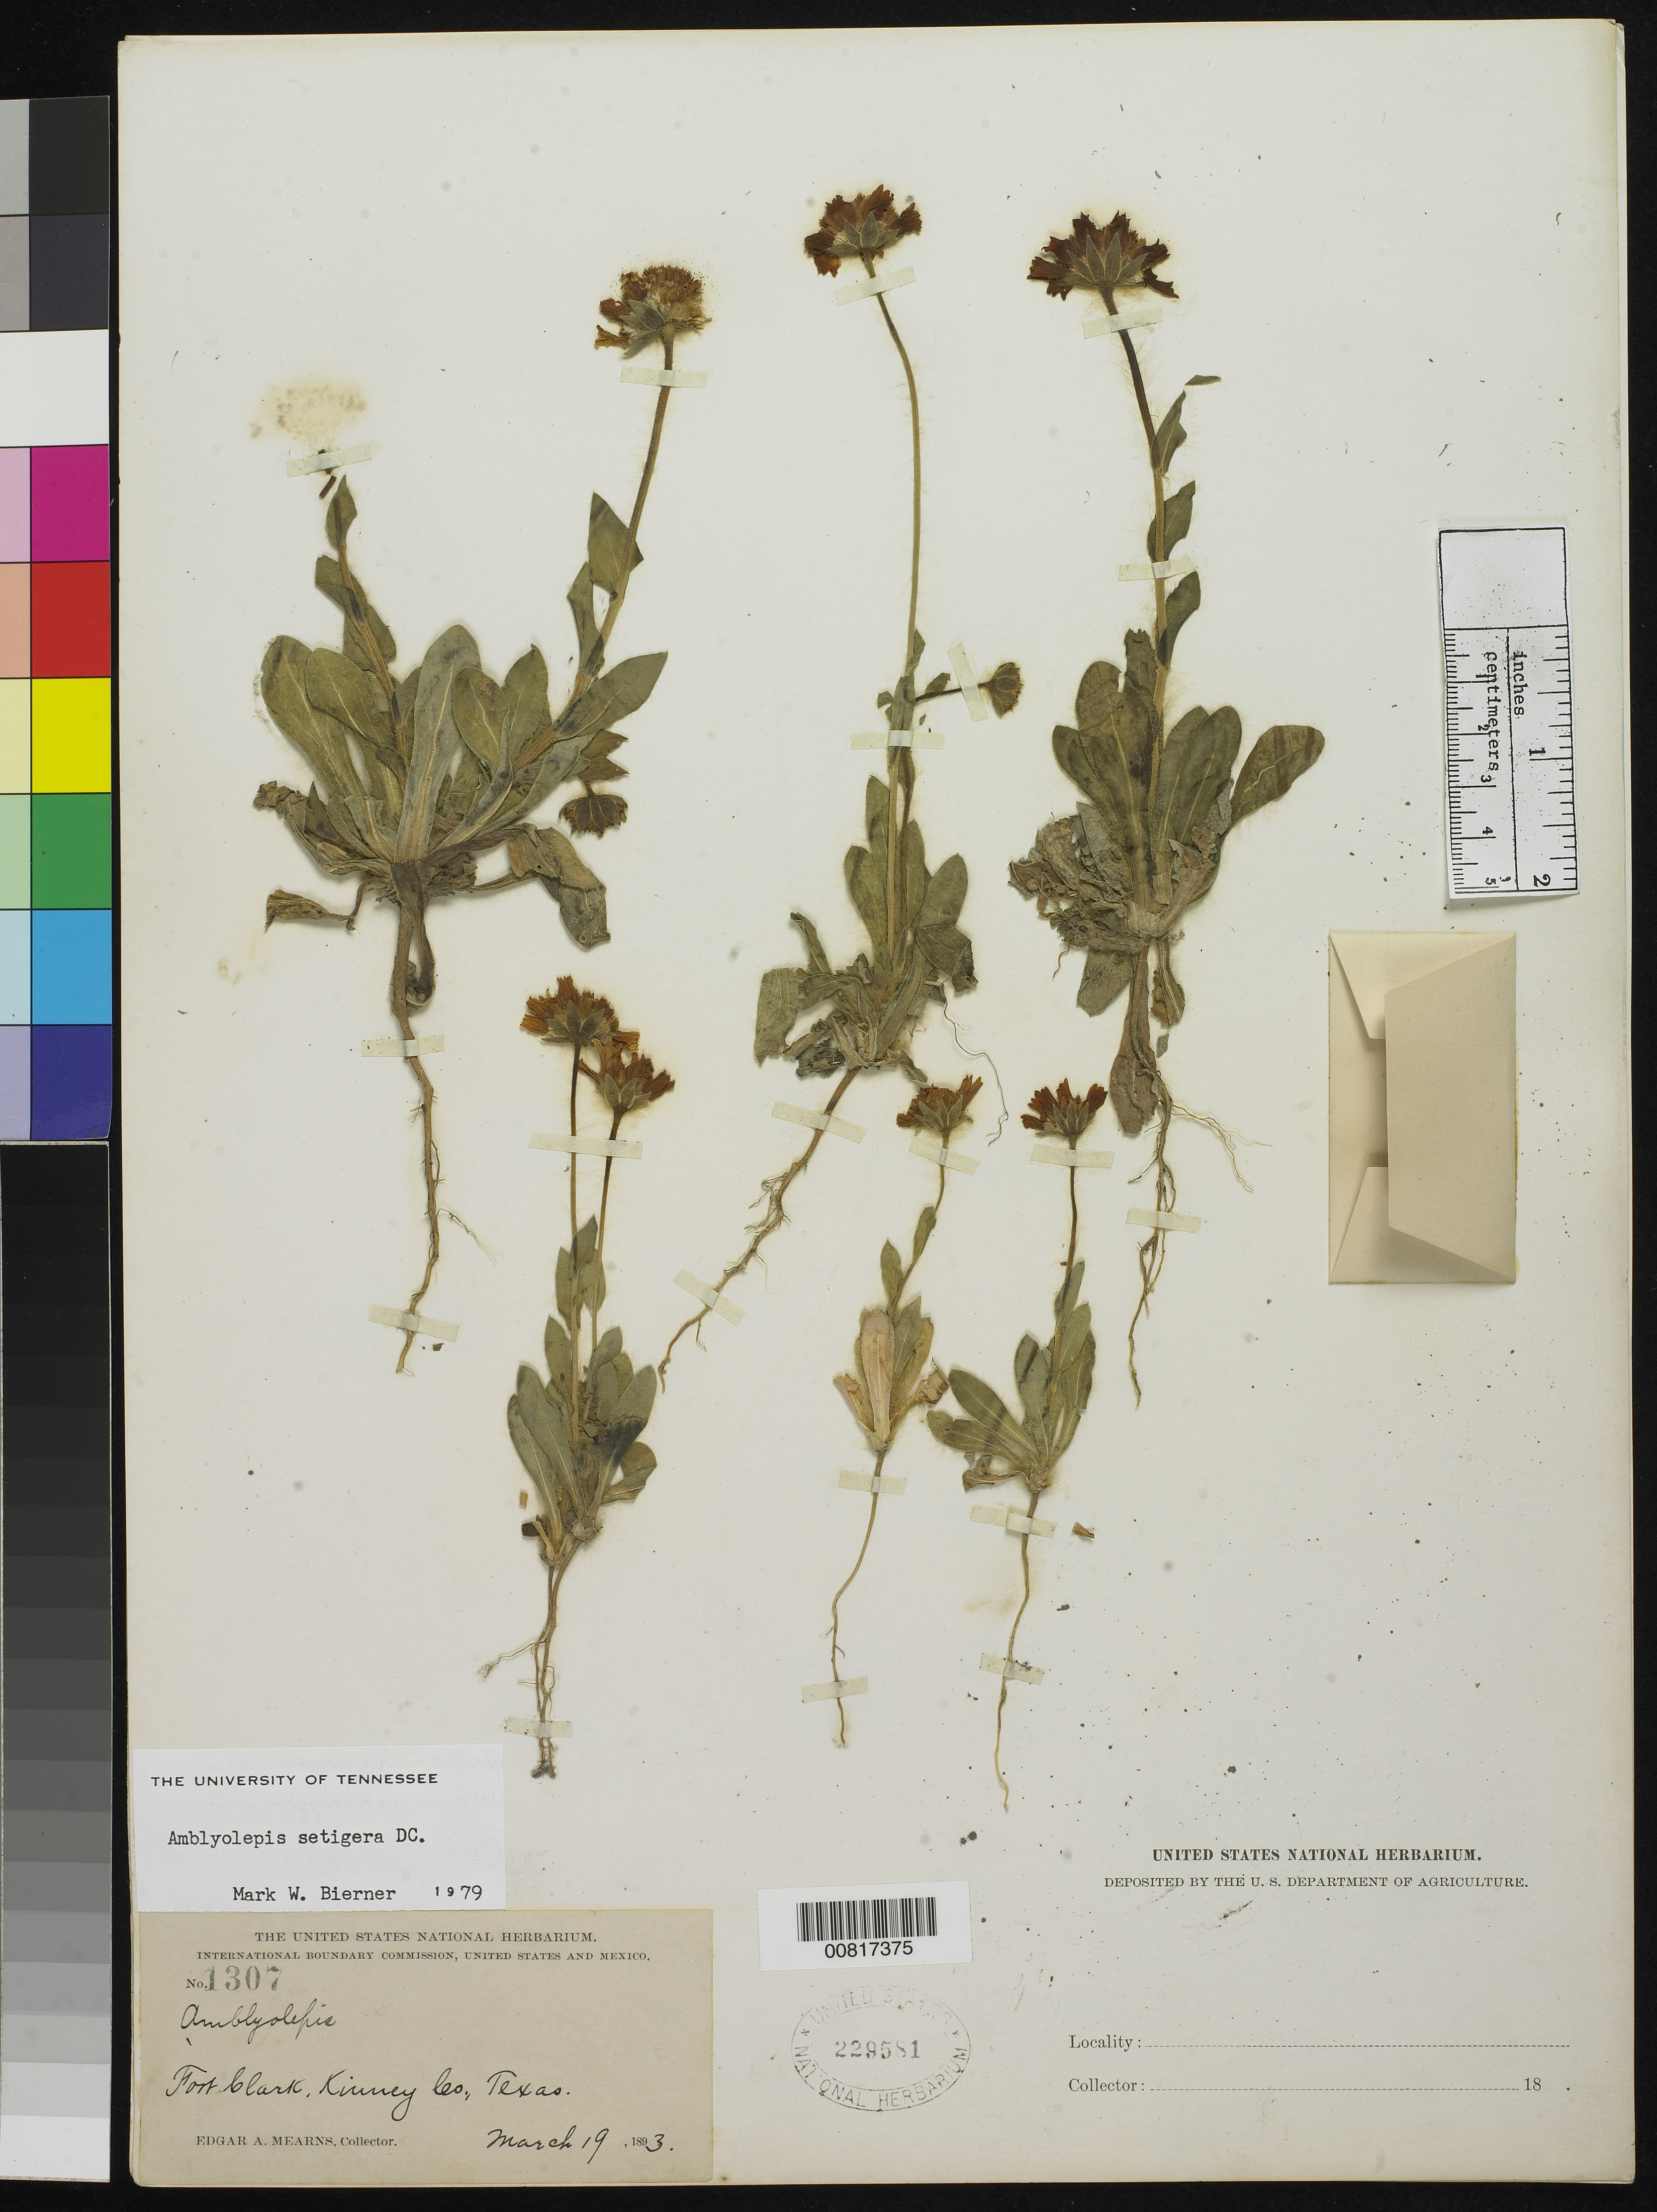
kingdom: Plantae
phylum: Tracheophyta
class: Magnoliopsida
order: Asterales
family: Asteraceae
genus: Amblyolepis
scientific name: Amblyolepis setigera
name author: DC.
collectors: E. A. Mearns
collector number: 1307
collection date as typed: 19 Mar 1893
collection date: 1893-03-19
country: United States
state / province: Texas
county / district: Kinney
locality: Fort Clark, Kinney County, Texas.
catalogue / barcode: US 229581